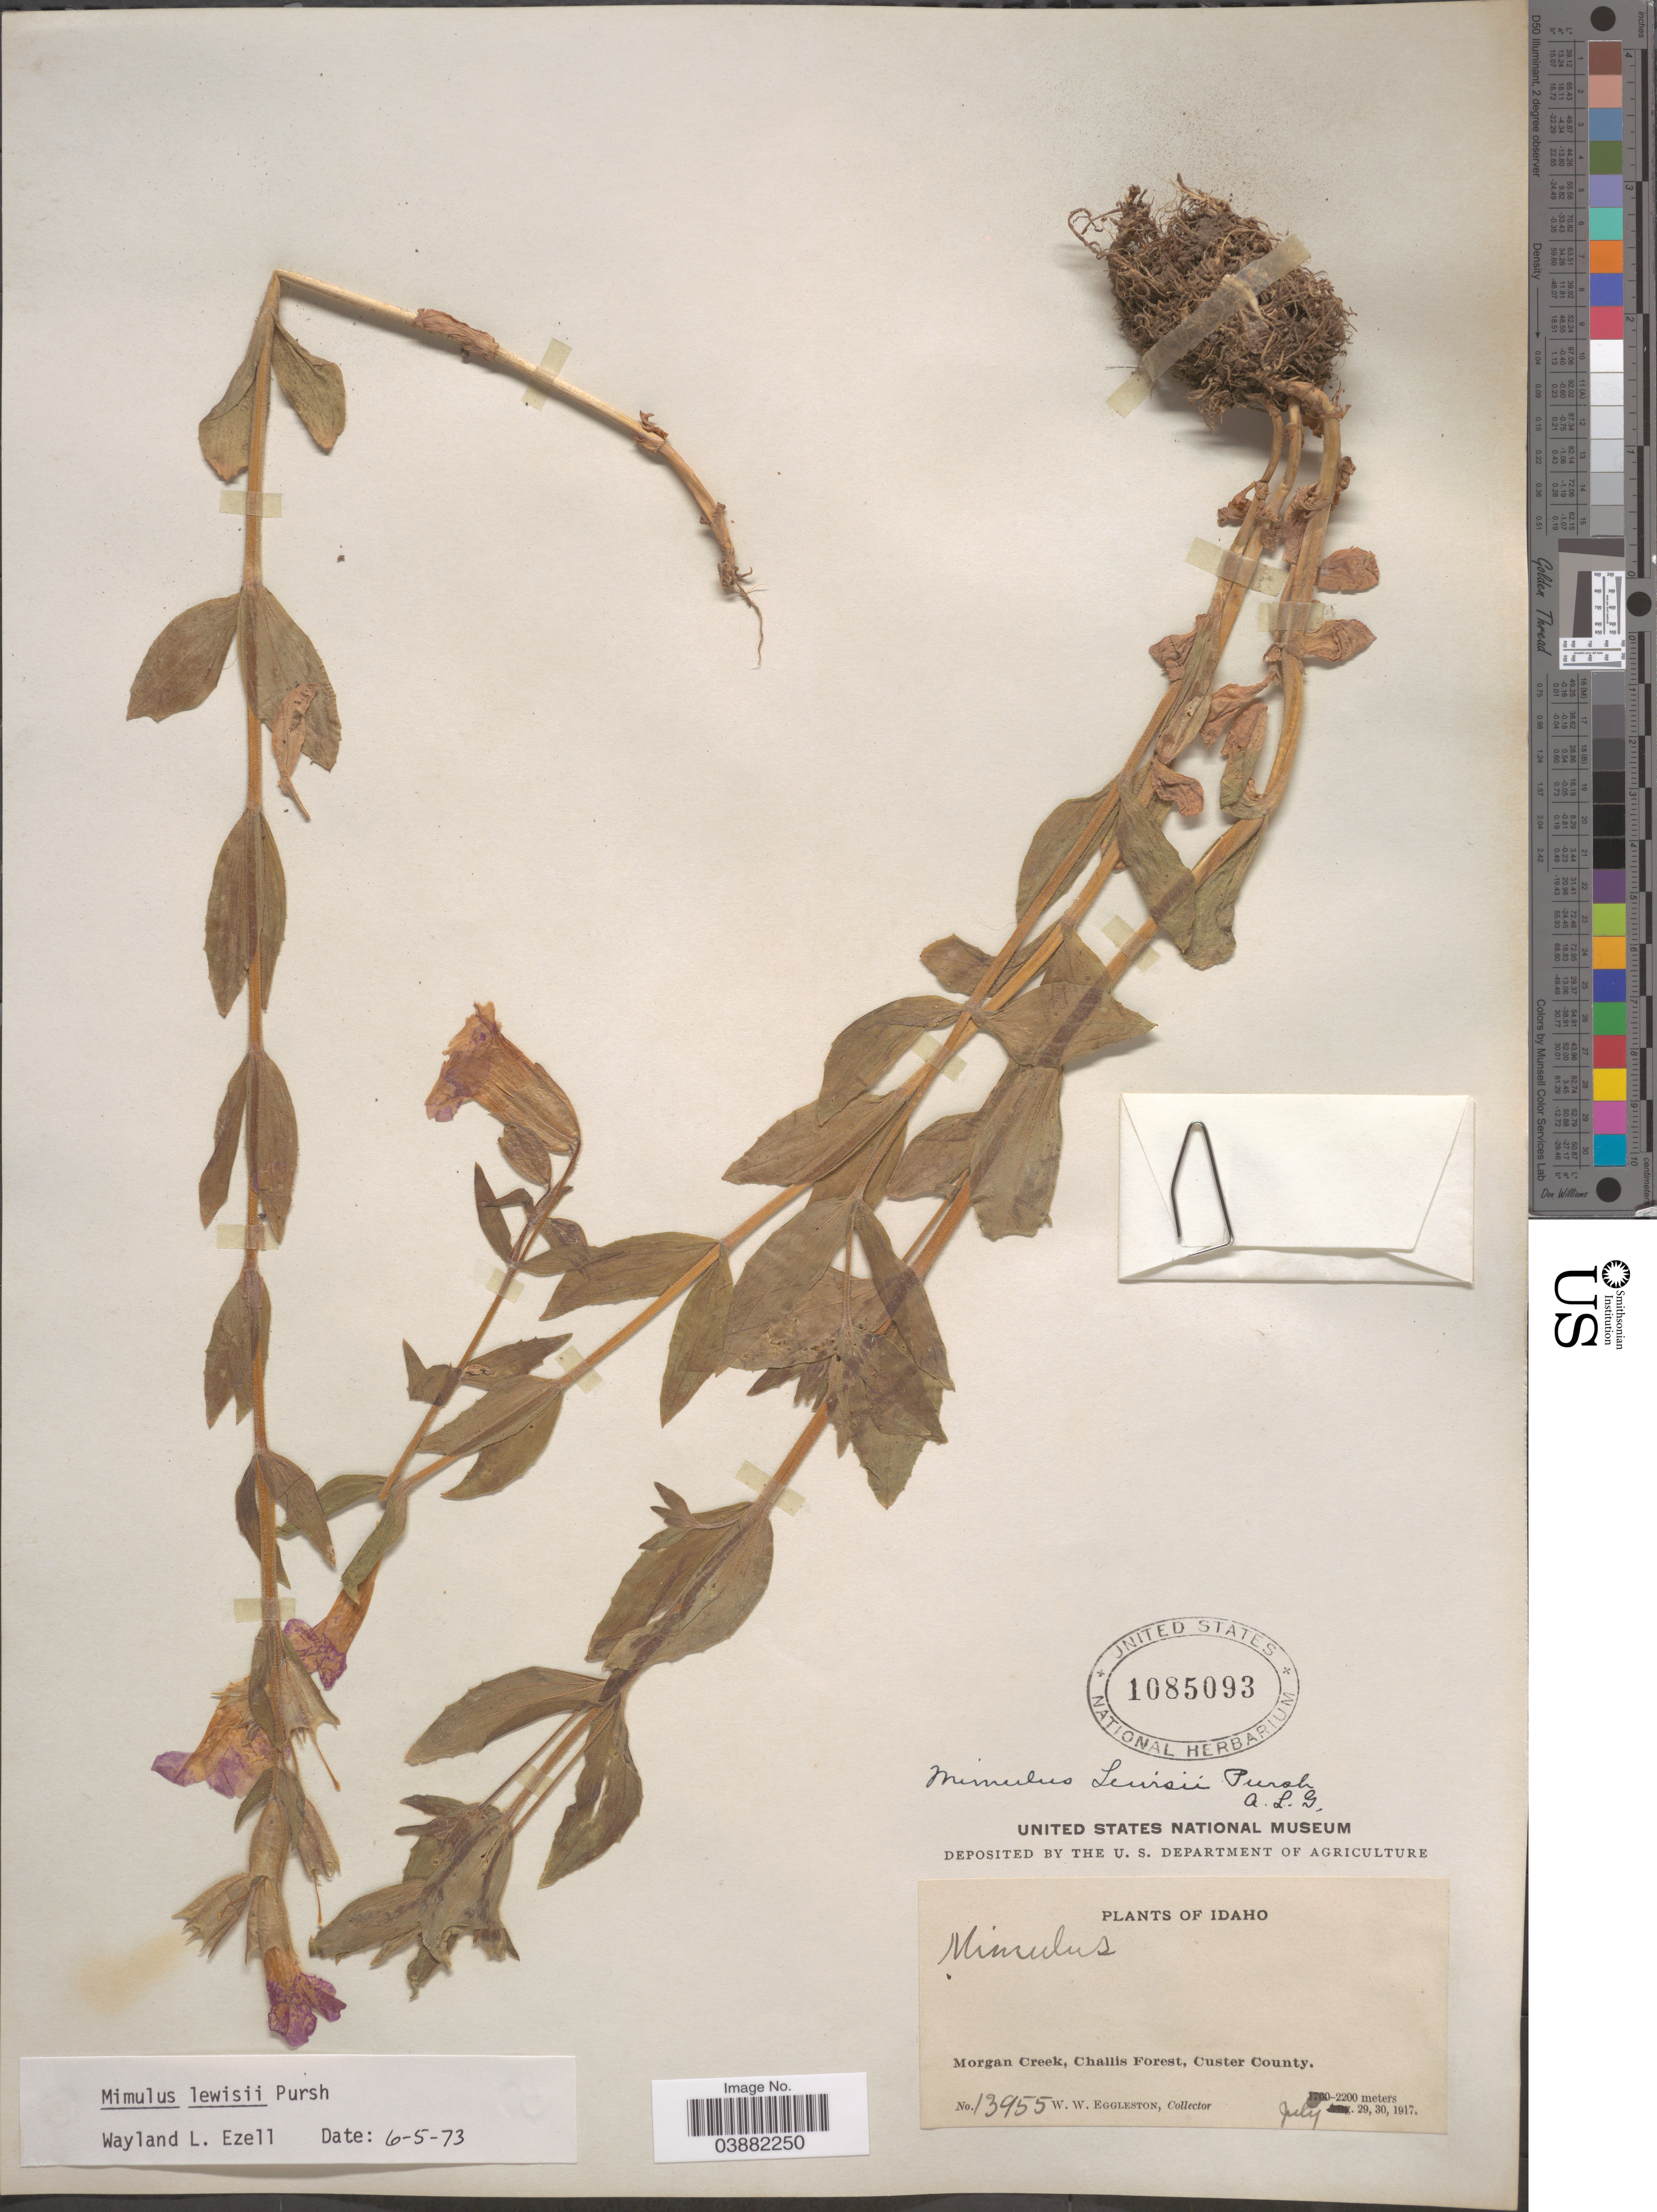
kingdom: Plantae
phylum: Tracheophyta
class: Magnoliopsida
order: Lamiales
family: Phrymaceae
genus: Mimulus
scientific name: Mimulus lewisii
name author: Pursh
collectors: W. W. Eggleston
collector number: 13955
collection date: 1917-07-29/1917-07-30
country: United States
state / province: Idaho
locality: Morgan Creek, Challis Forest, Custer County.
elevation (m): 2200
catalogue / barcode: US 1085093